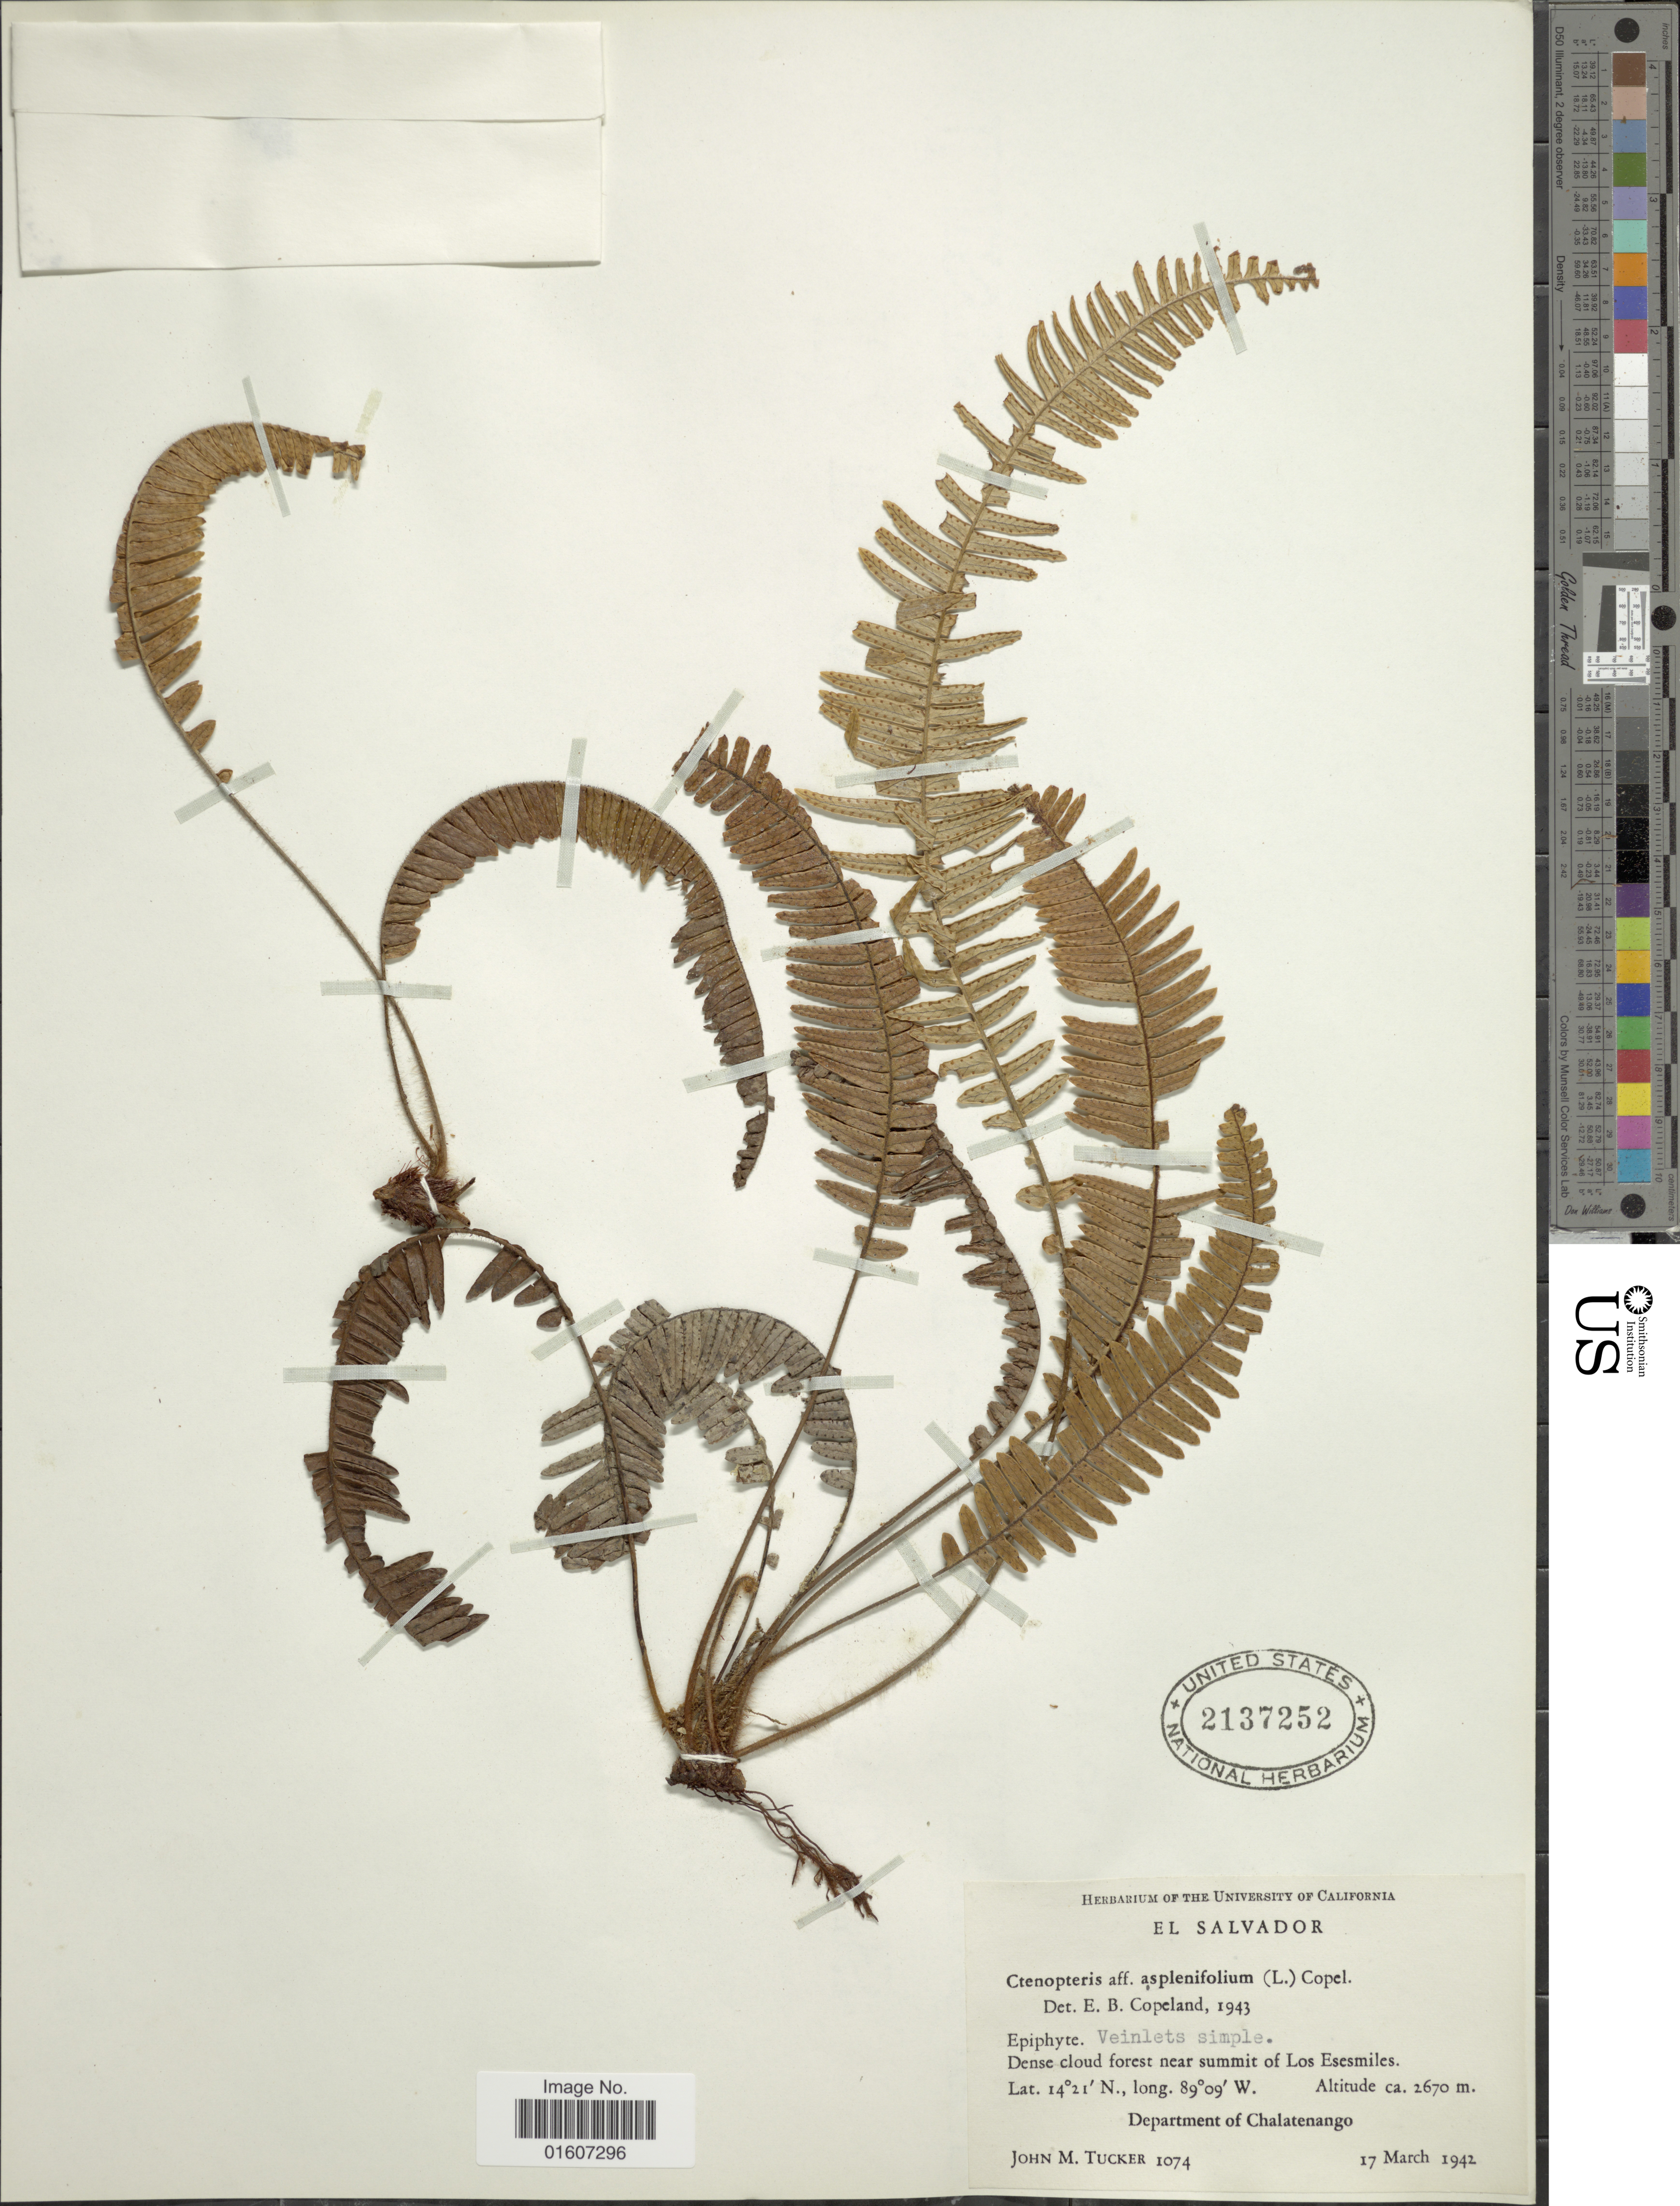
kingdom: Plantae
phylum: Tracheophyta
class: Polypodiopsida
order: Polypodiales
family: Polypodiaceae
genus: Terpsichore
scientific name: Terpsichore asplenifolia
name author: (L.) A.R. Sm.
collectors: J. M. Tucker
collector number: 1074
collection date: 1942-03-17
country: El Salvador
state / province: Chalatenango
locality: Dense cloud forest near summit of Los Esesmiles, Department of Chalatenango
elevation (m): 2670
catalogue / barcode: US 2137252